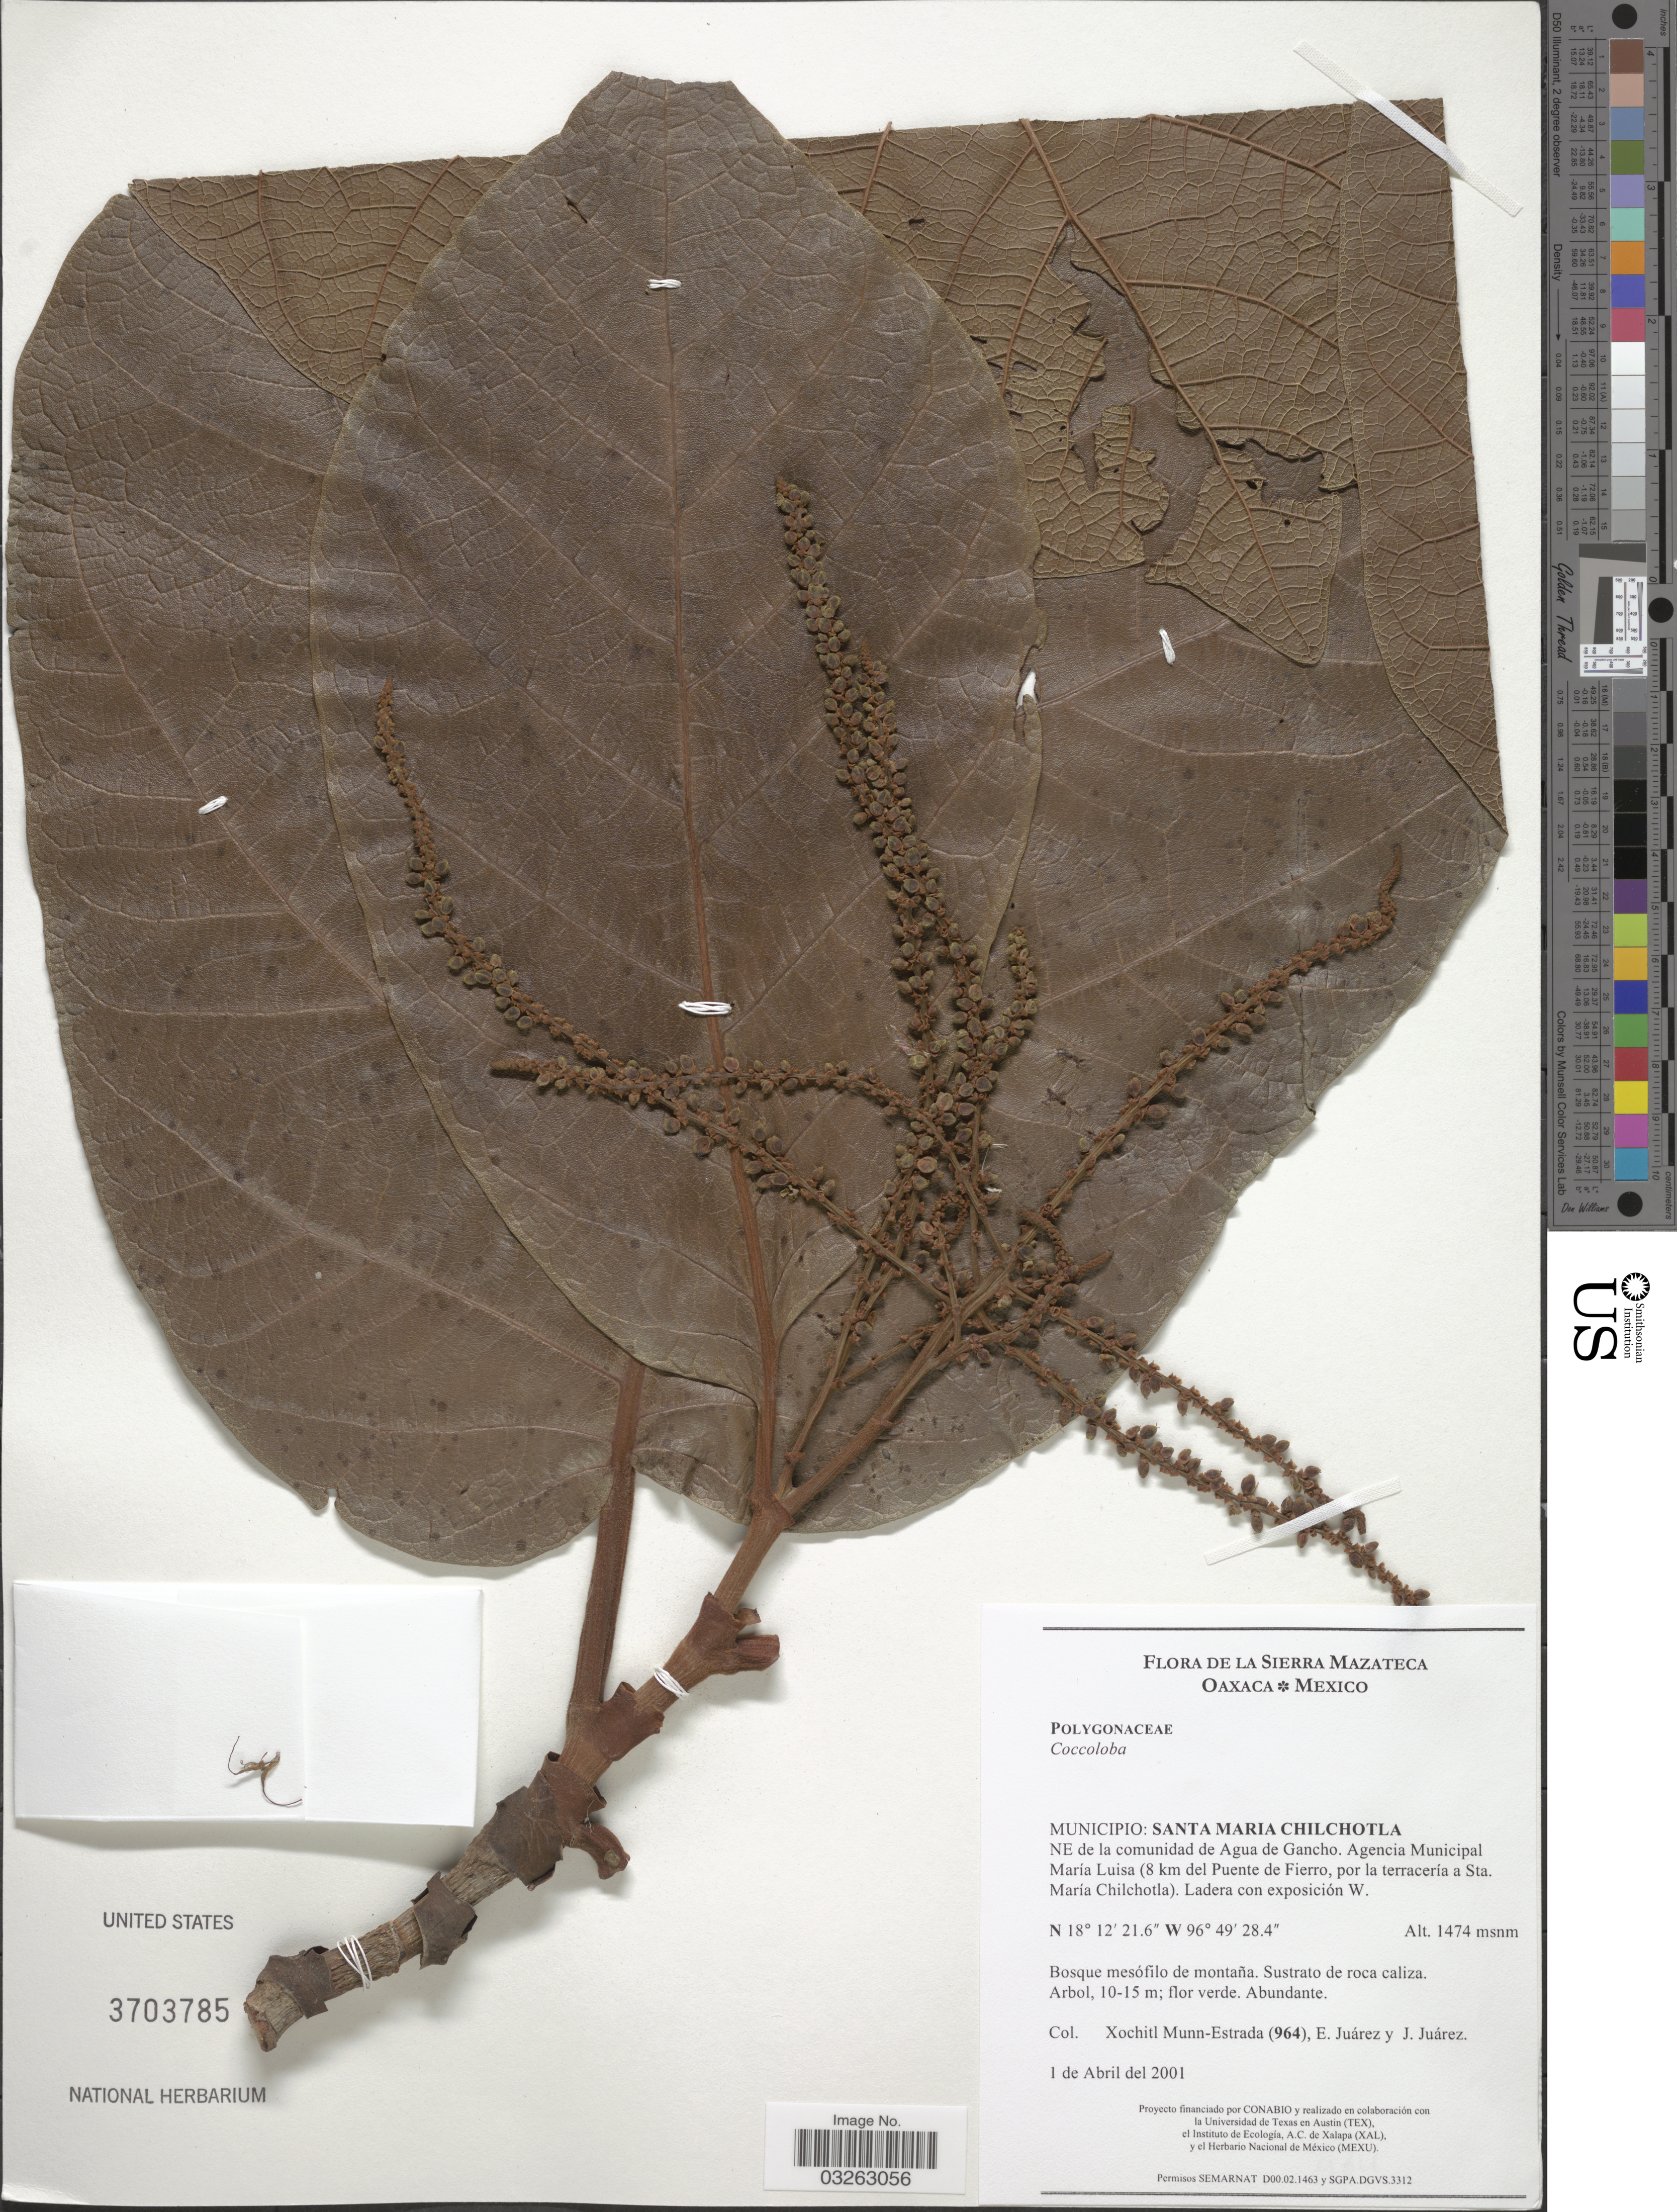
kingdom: Plantae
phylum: Tracheophyta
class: Magnoliopsida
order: Caryophyllales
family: Polygonaceae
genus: Coccoloba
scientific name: Coccoloba sp.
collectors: X. Munn-Estrada, E. Juarez & J. Juarez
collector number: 964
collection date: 2001-04-01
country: Mexico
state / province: Oaxaca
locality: De La Sierra Mazateca, Municipio: Santa Maria Chilchotla, NE de la comunidad de Agua de Gancho, Agencia Municipal María Luisa (8 km del Puente de Fierro, por la terracería a Sta. María Chilchotla). Ladera con exposición W.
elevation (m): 1474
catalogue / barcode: US 3703785